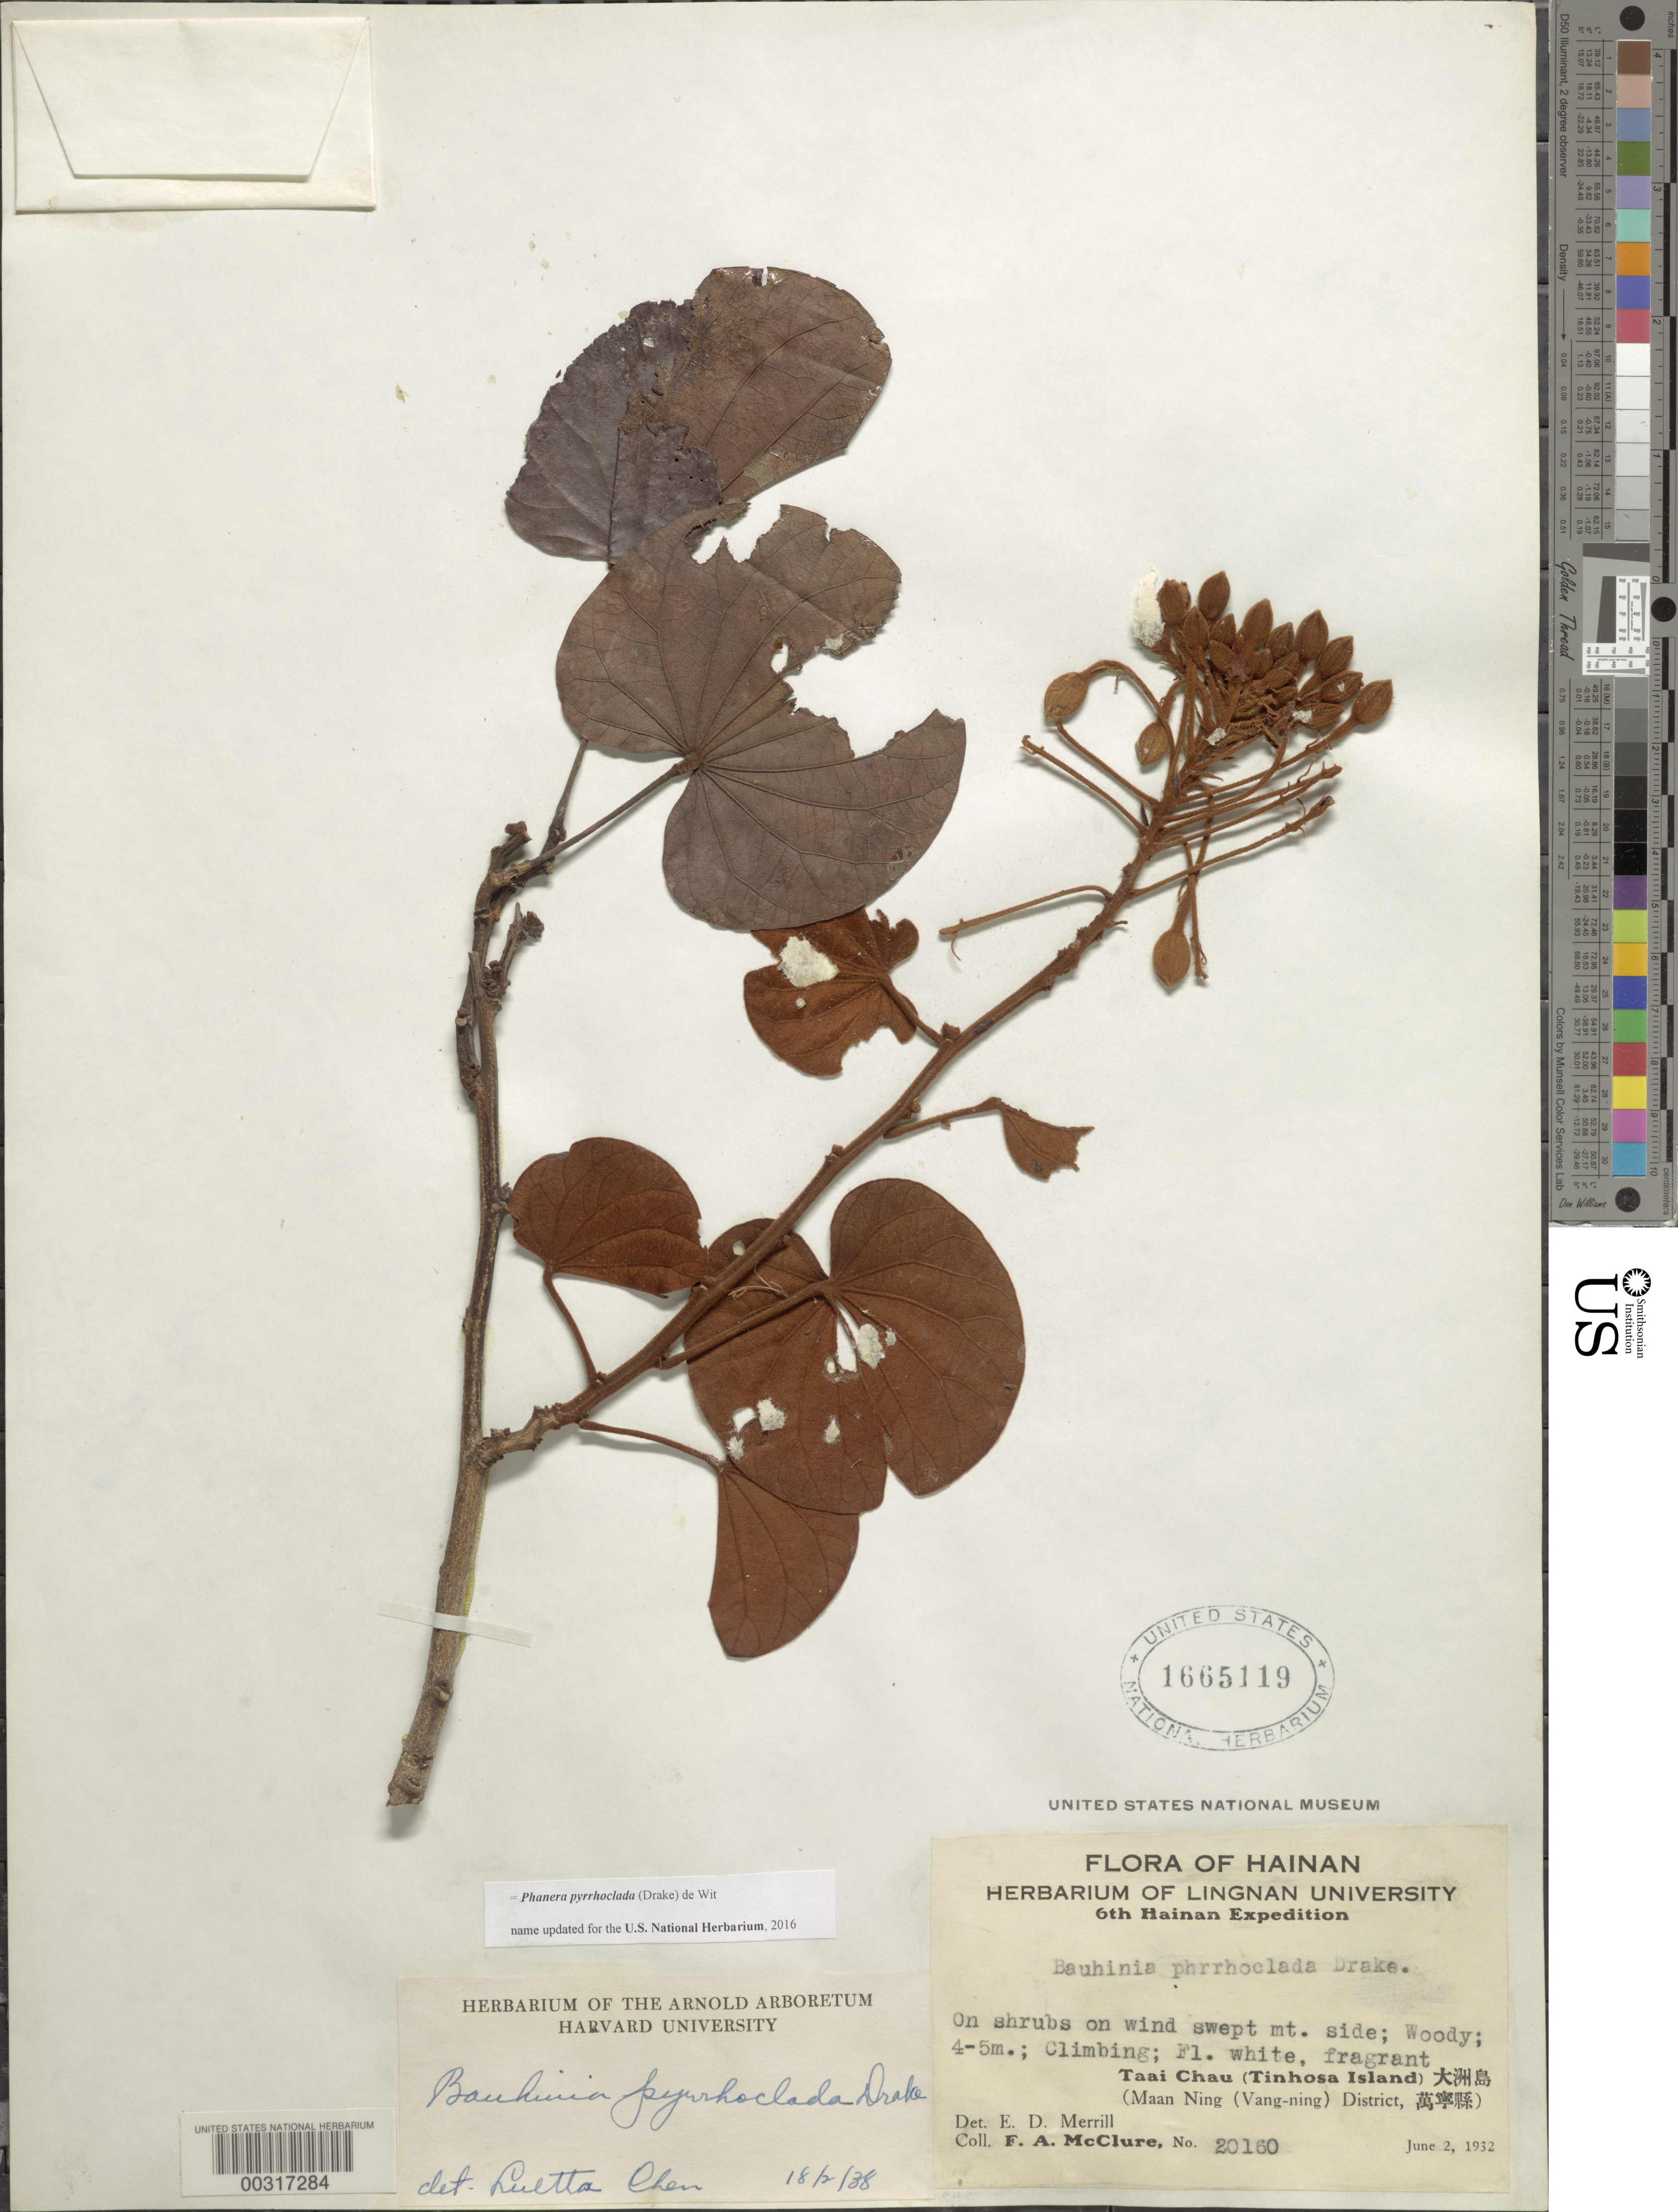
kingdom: Plantae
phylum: Tracheophyta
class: Magnoliopsida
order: Fabales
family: Fabaceae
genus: Phanera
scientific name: Phanera pyrrhoclada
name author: (Drake) de Wit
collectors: F. A. McClure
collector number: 20160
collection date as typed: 02 Jun 1932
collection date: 1932-06-02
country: China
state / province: Hainan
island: Hainan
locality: Taai chau (tinhosa island), maan ning (vang-ning) dist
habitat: Wind swept mountain side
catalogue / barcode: US 1665119